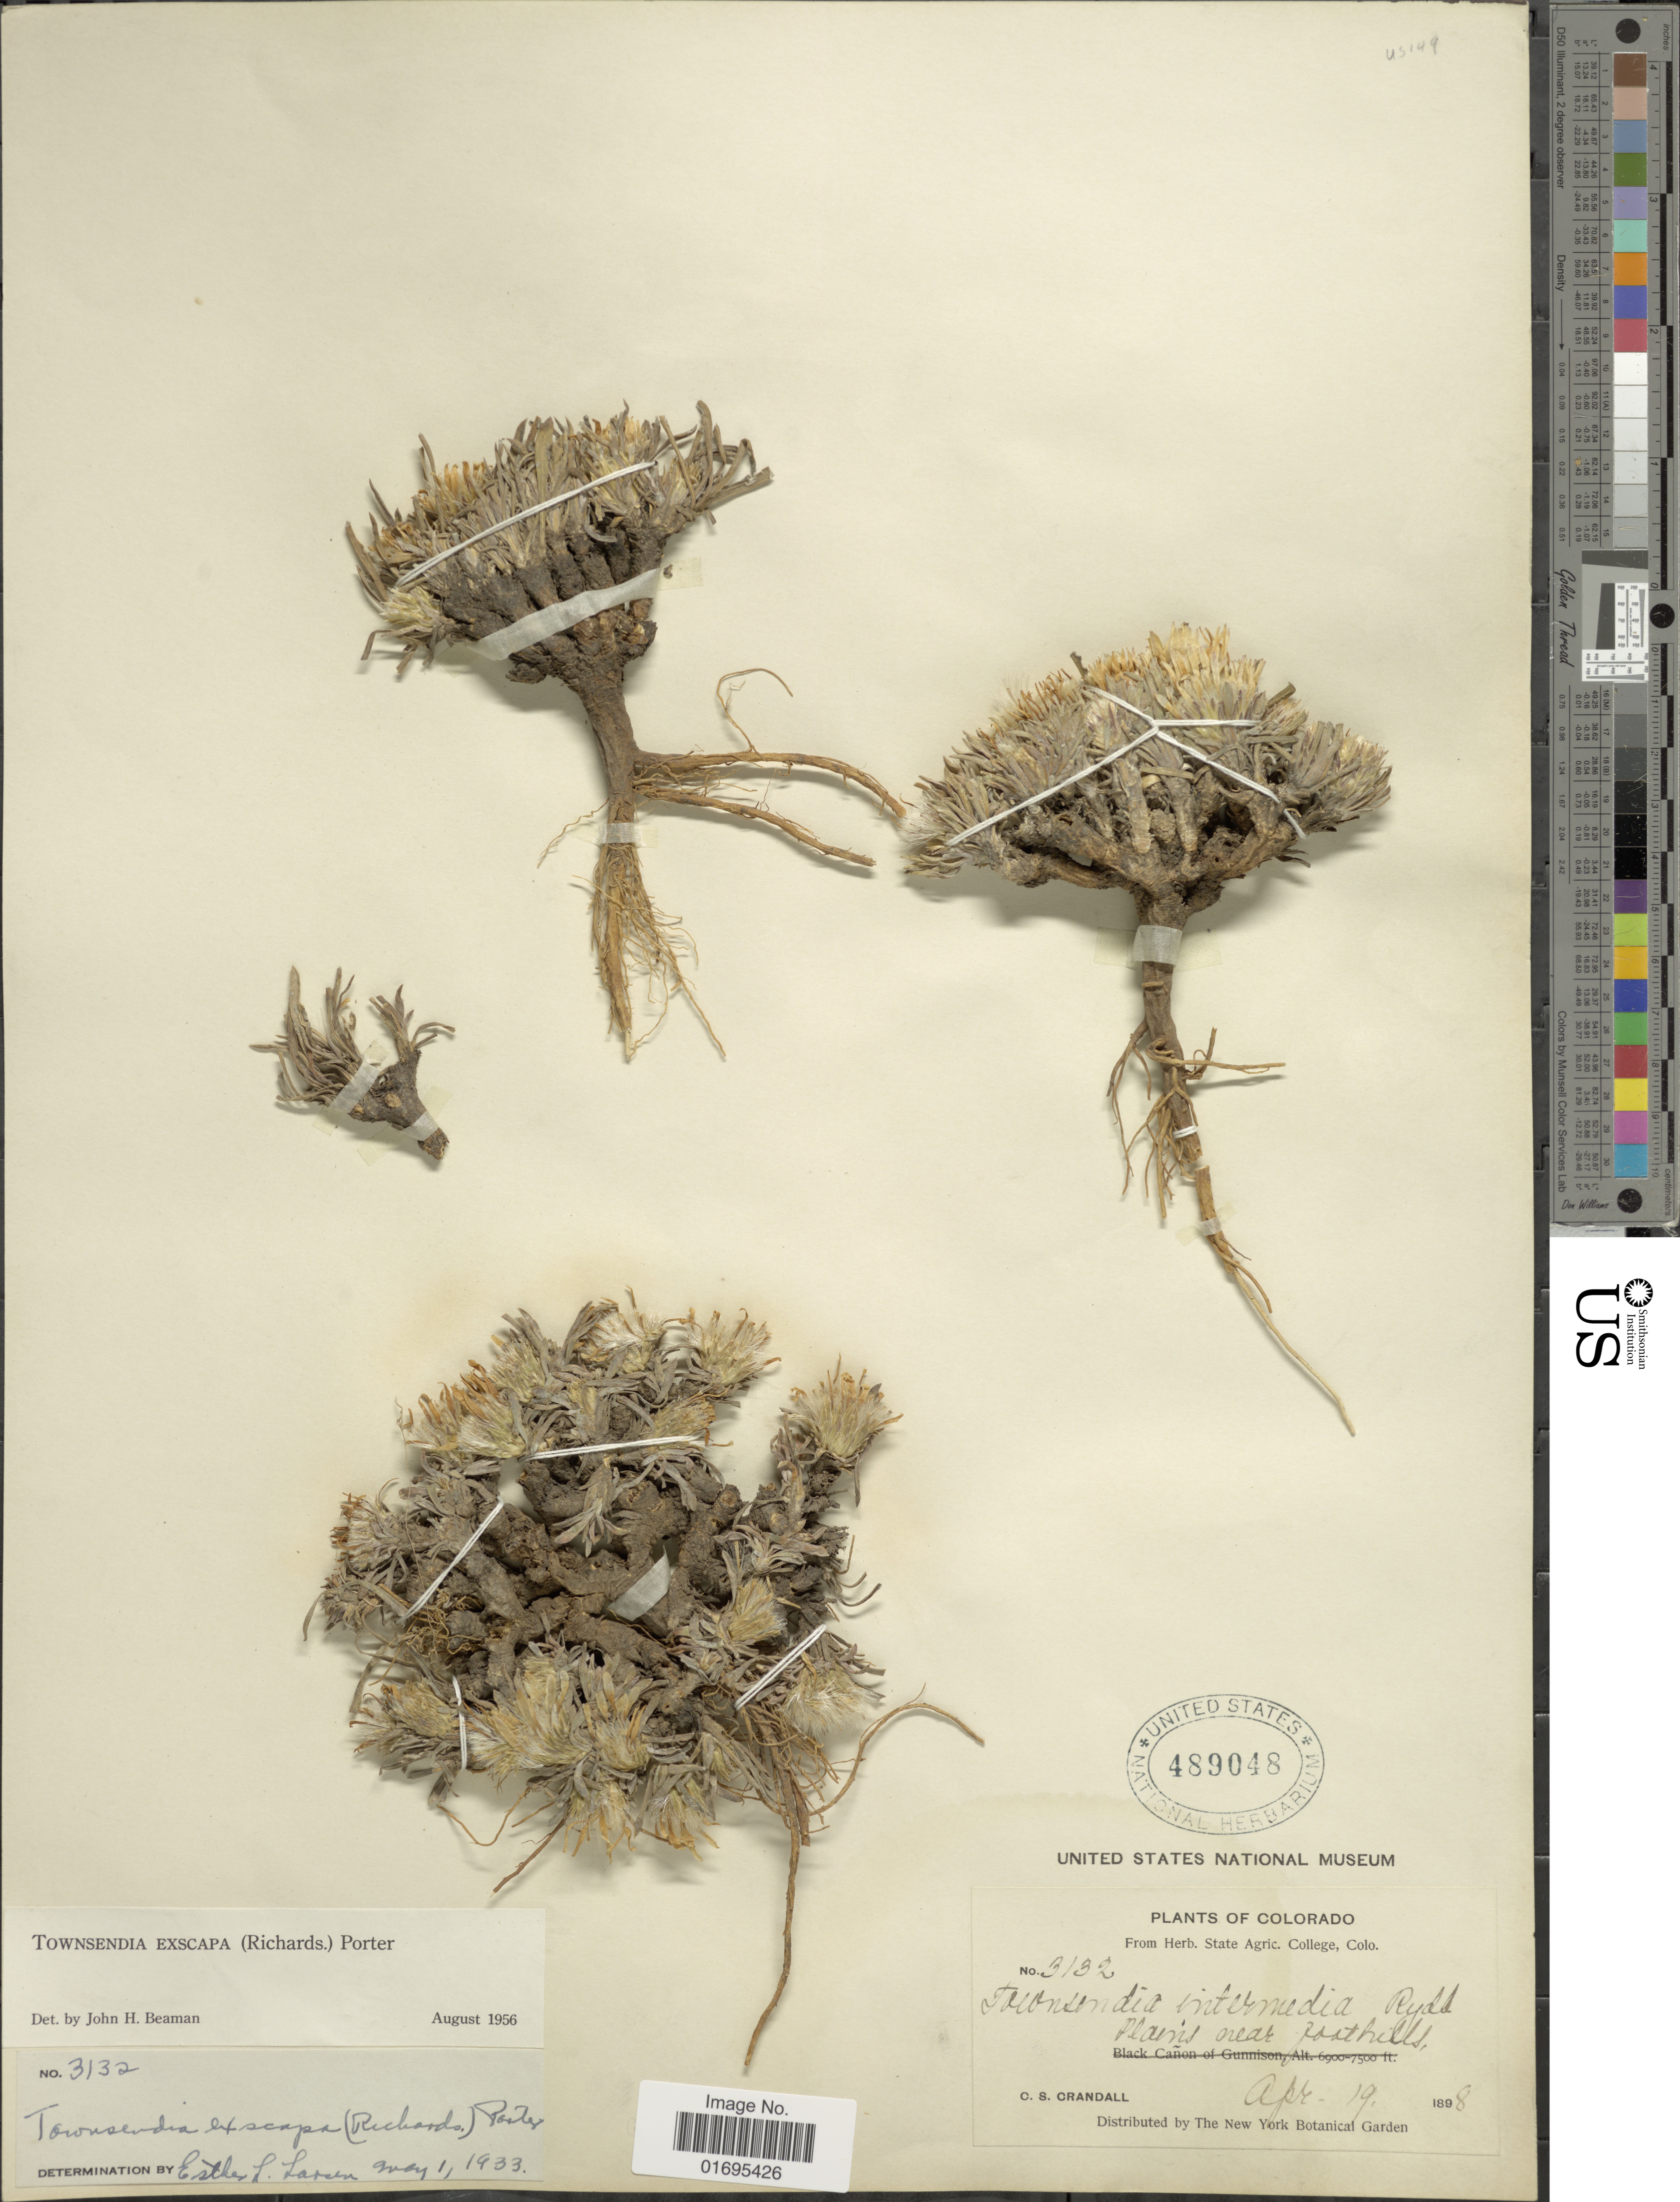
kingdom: Plantae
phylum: Tracheophyta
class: Magnoliopsida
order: Asterales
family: Asteraceae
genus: Townsendia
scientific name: Townsendia exscapa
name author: (Richardson) Porter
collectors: C. Crandall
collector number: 3132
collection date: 1898-04-19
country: United States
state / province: Colorado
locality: Plains near foothills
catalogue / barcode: US 489048